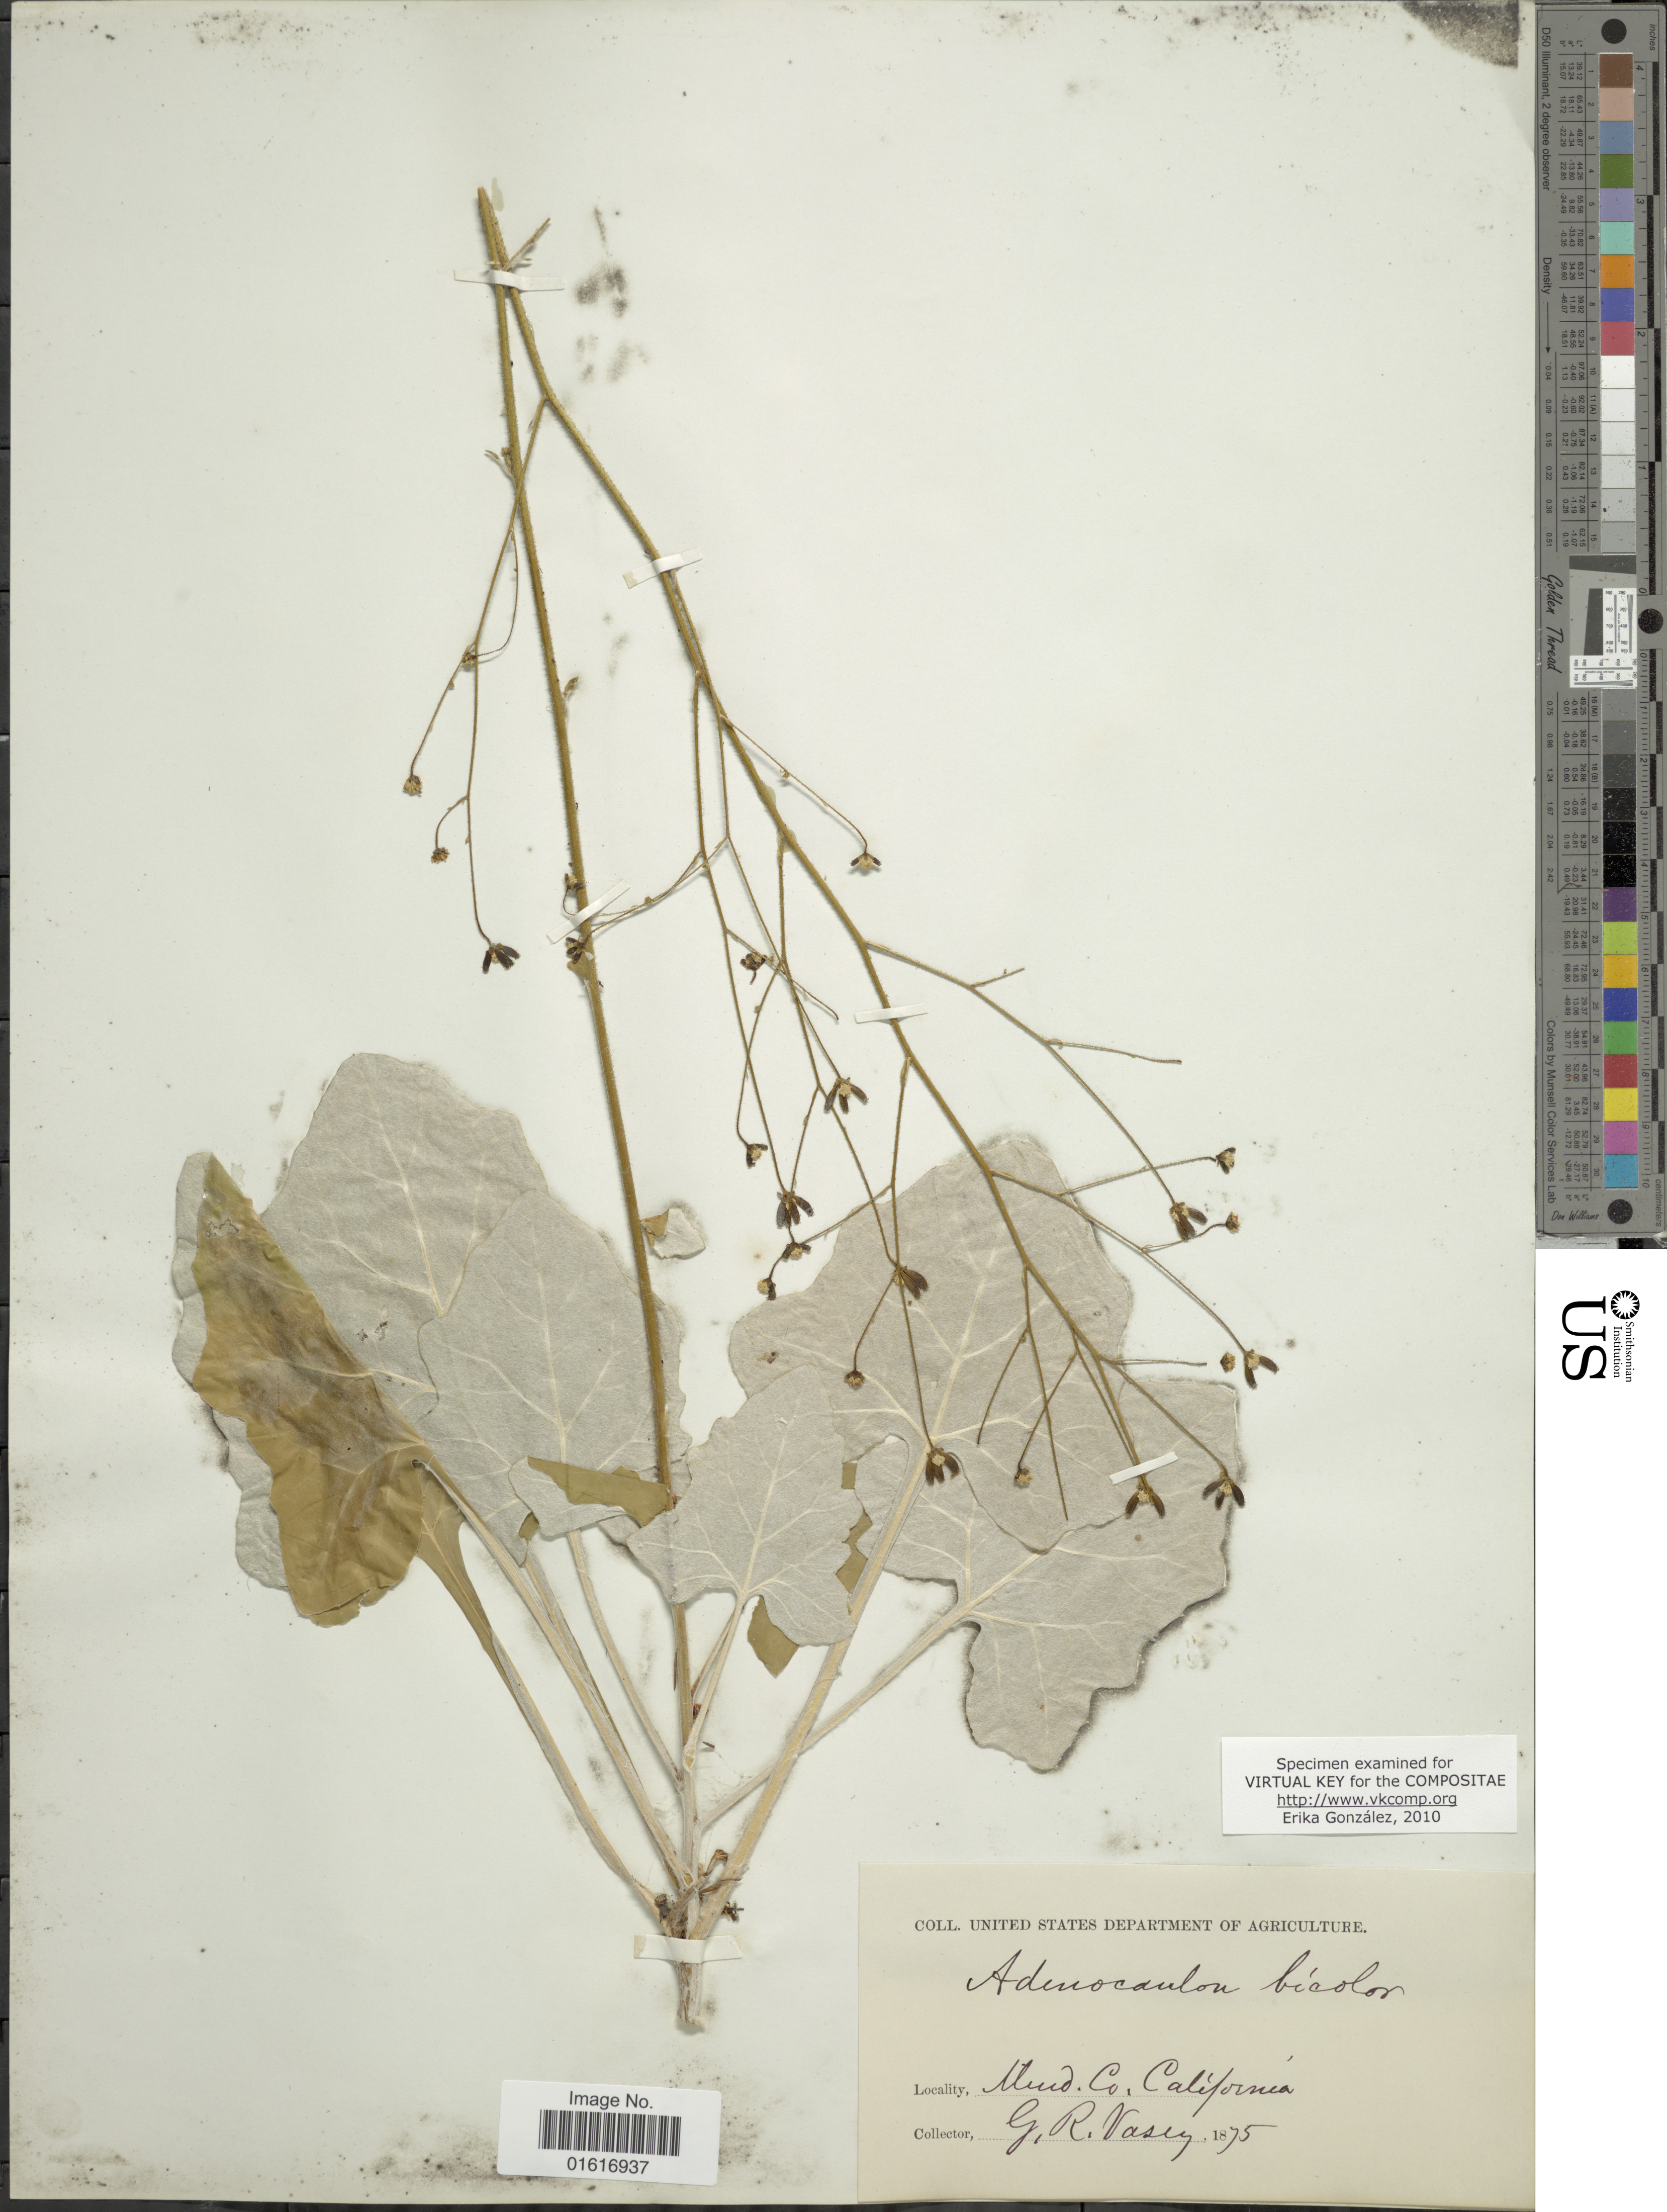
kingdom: Plantae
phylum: Tracheophyta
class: Magnoliopsida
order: Asterales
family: Asteraceae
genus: Adenocaulon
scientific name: Adenocaulon bicolor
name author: Hook.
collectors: G. R. Vasey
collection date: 1875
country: United States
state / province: California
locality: Mind Co.